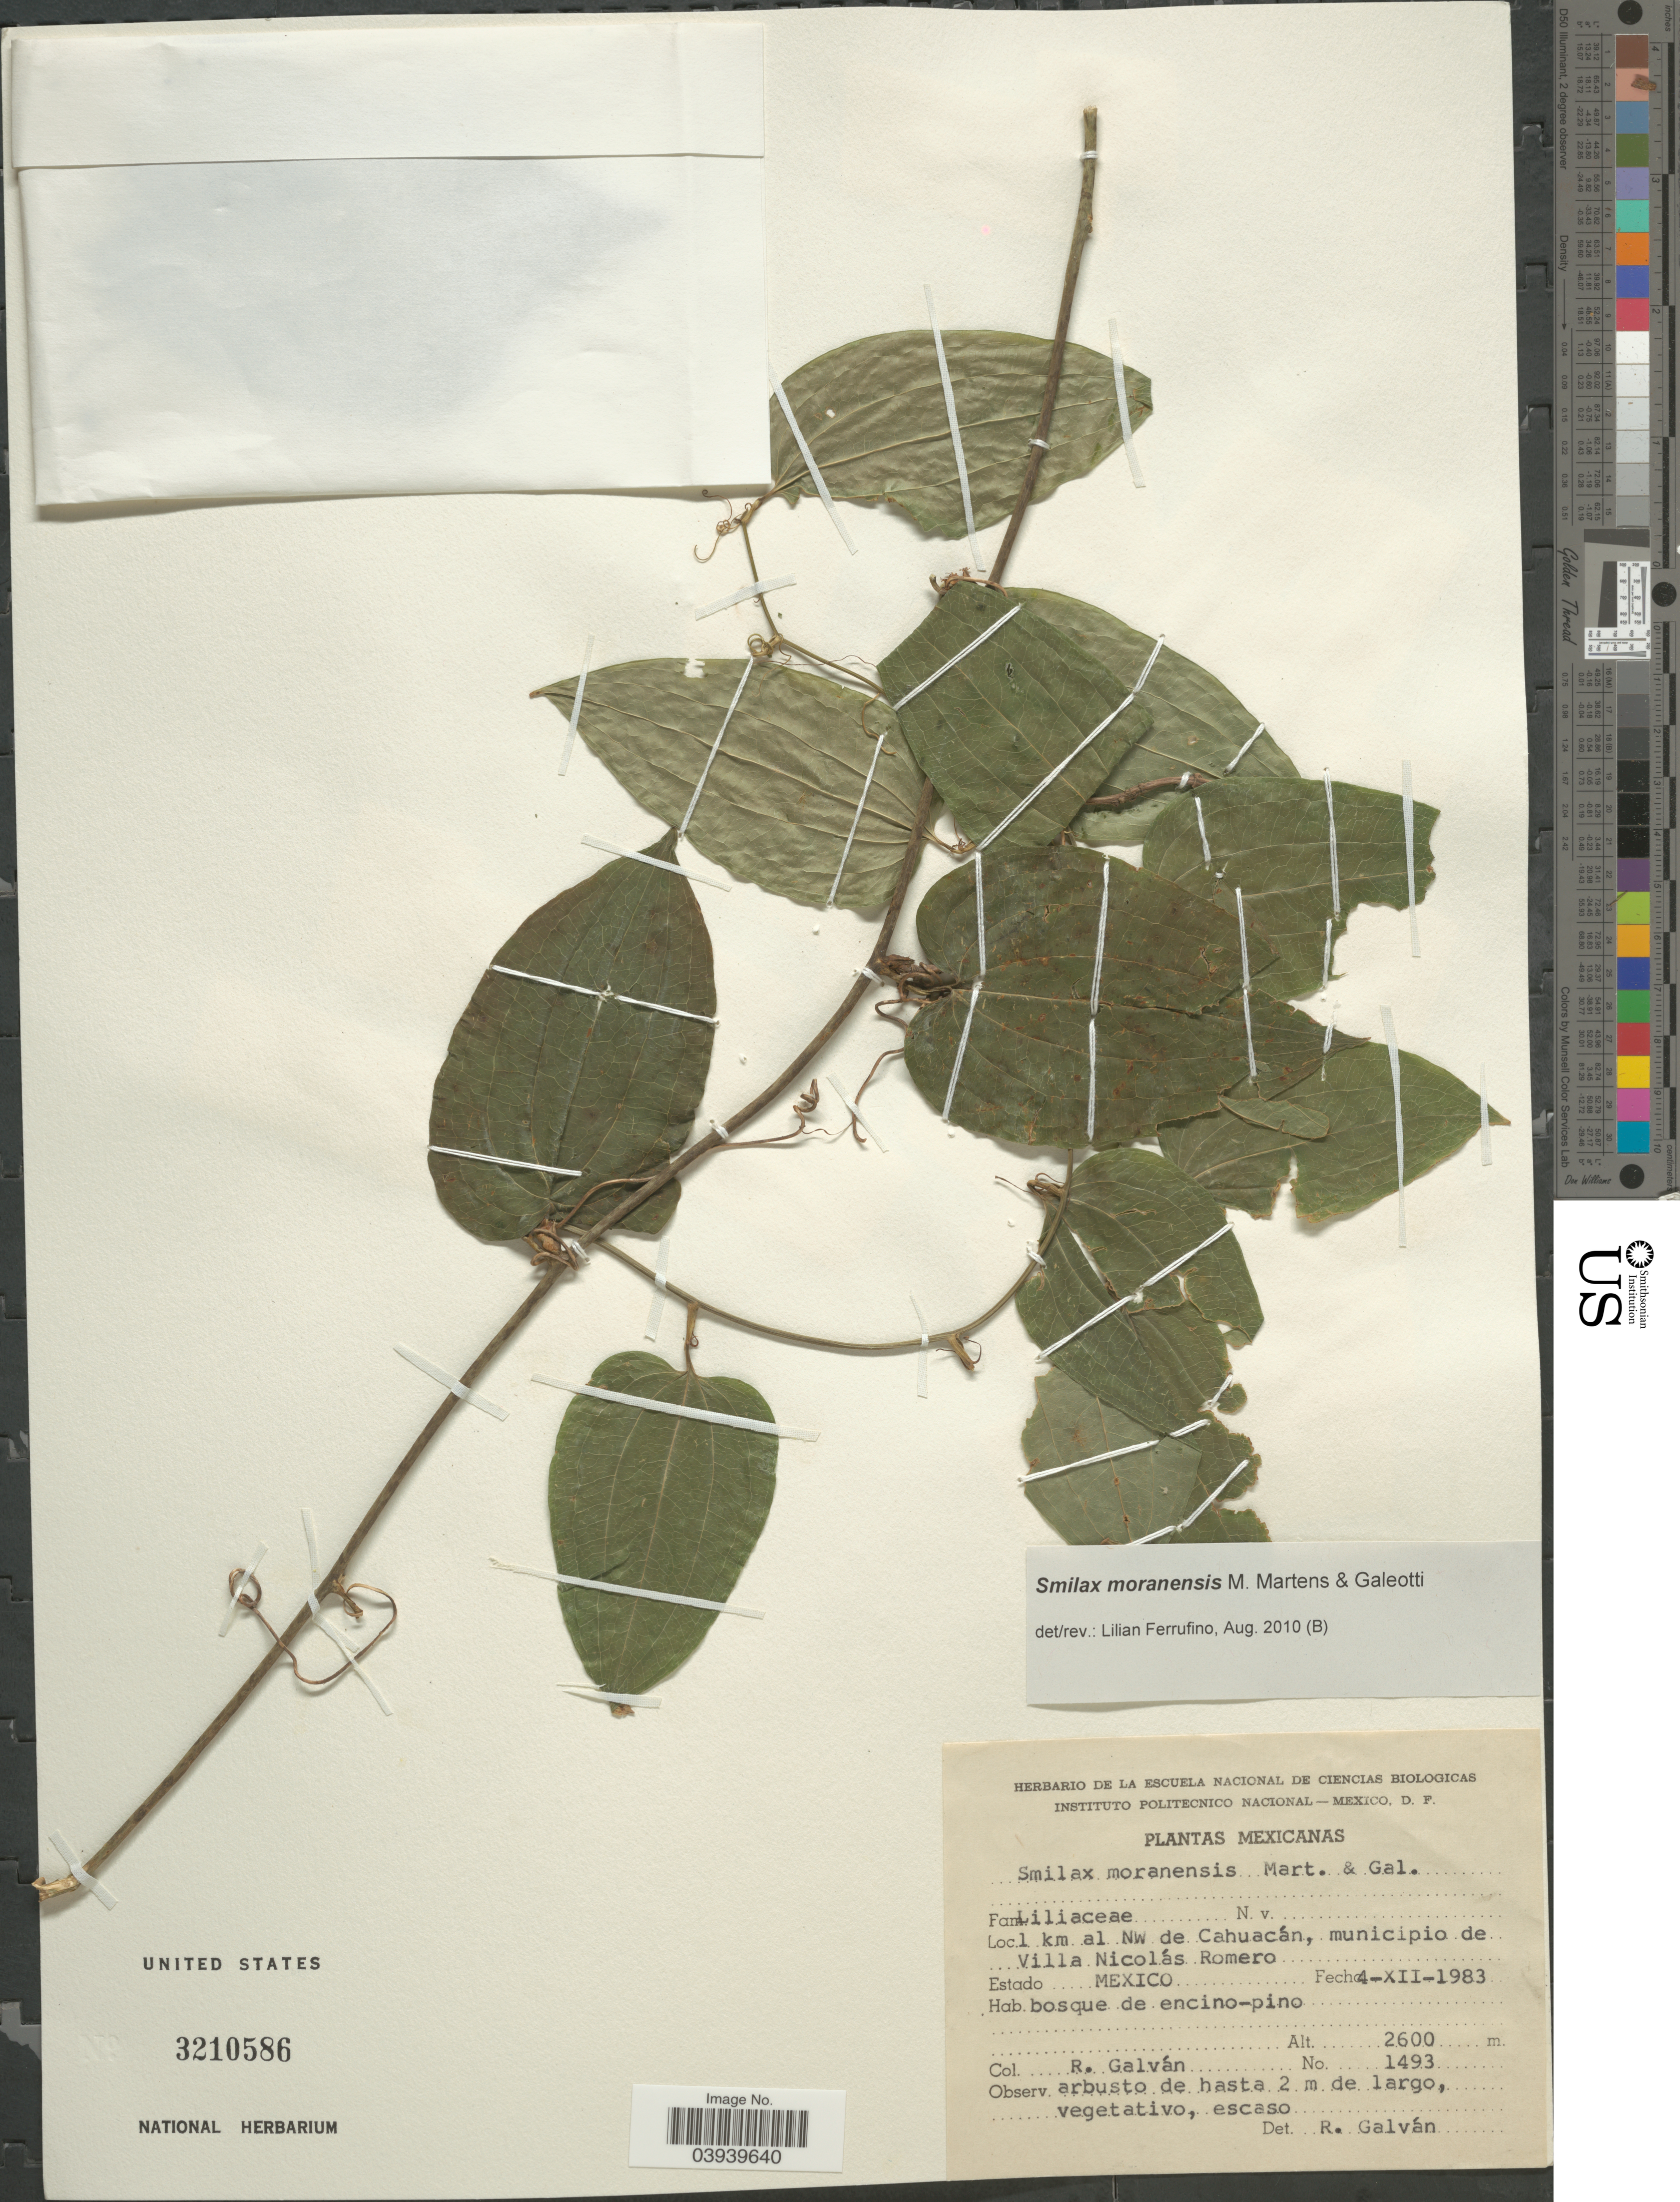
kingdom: Plantae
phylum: Tracheophyta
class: Liliopsida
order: Liliales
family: Smilacaceae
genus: Smilax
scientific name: Smilax moranensis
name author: M. Martens & Galeotti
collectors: R. Galván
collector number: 1493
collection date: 1983-12-04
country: Mexico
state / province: México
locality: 1 km al NW de Cahuacán, municipio de Villa Nicolás Romero.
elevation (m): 2600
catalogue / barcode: US 3210586